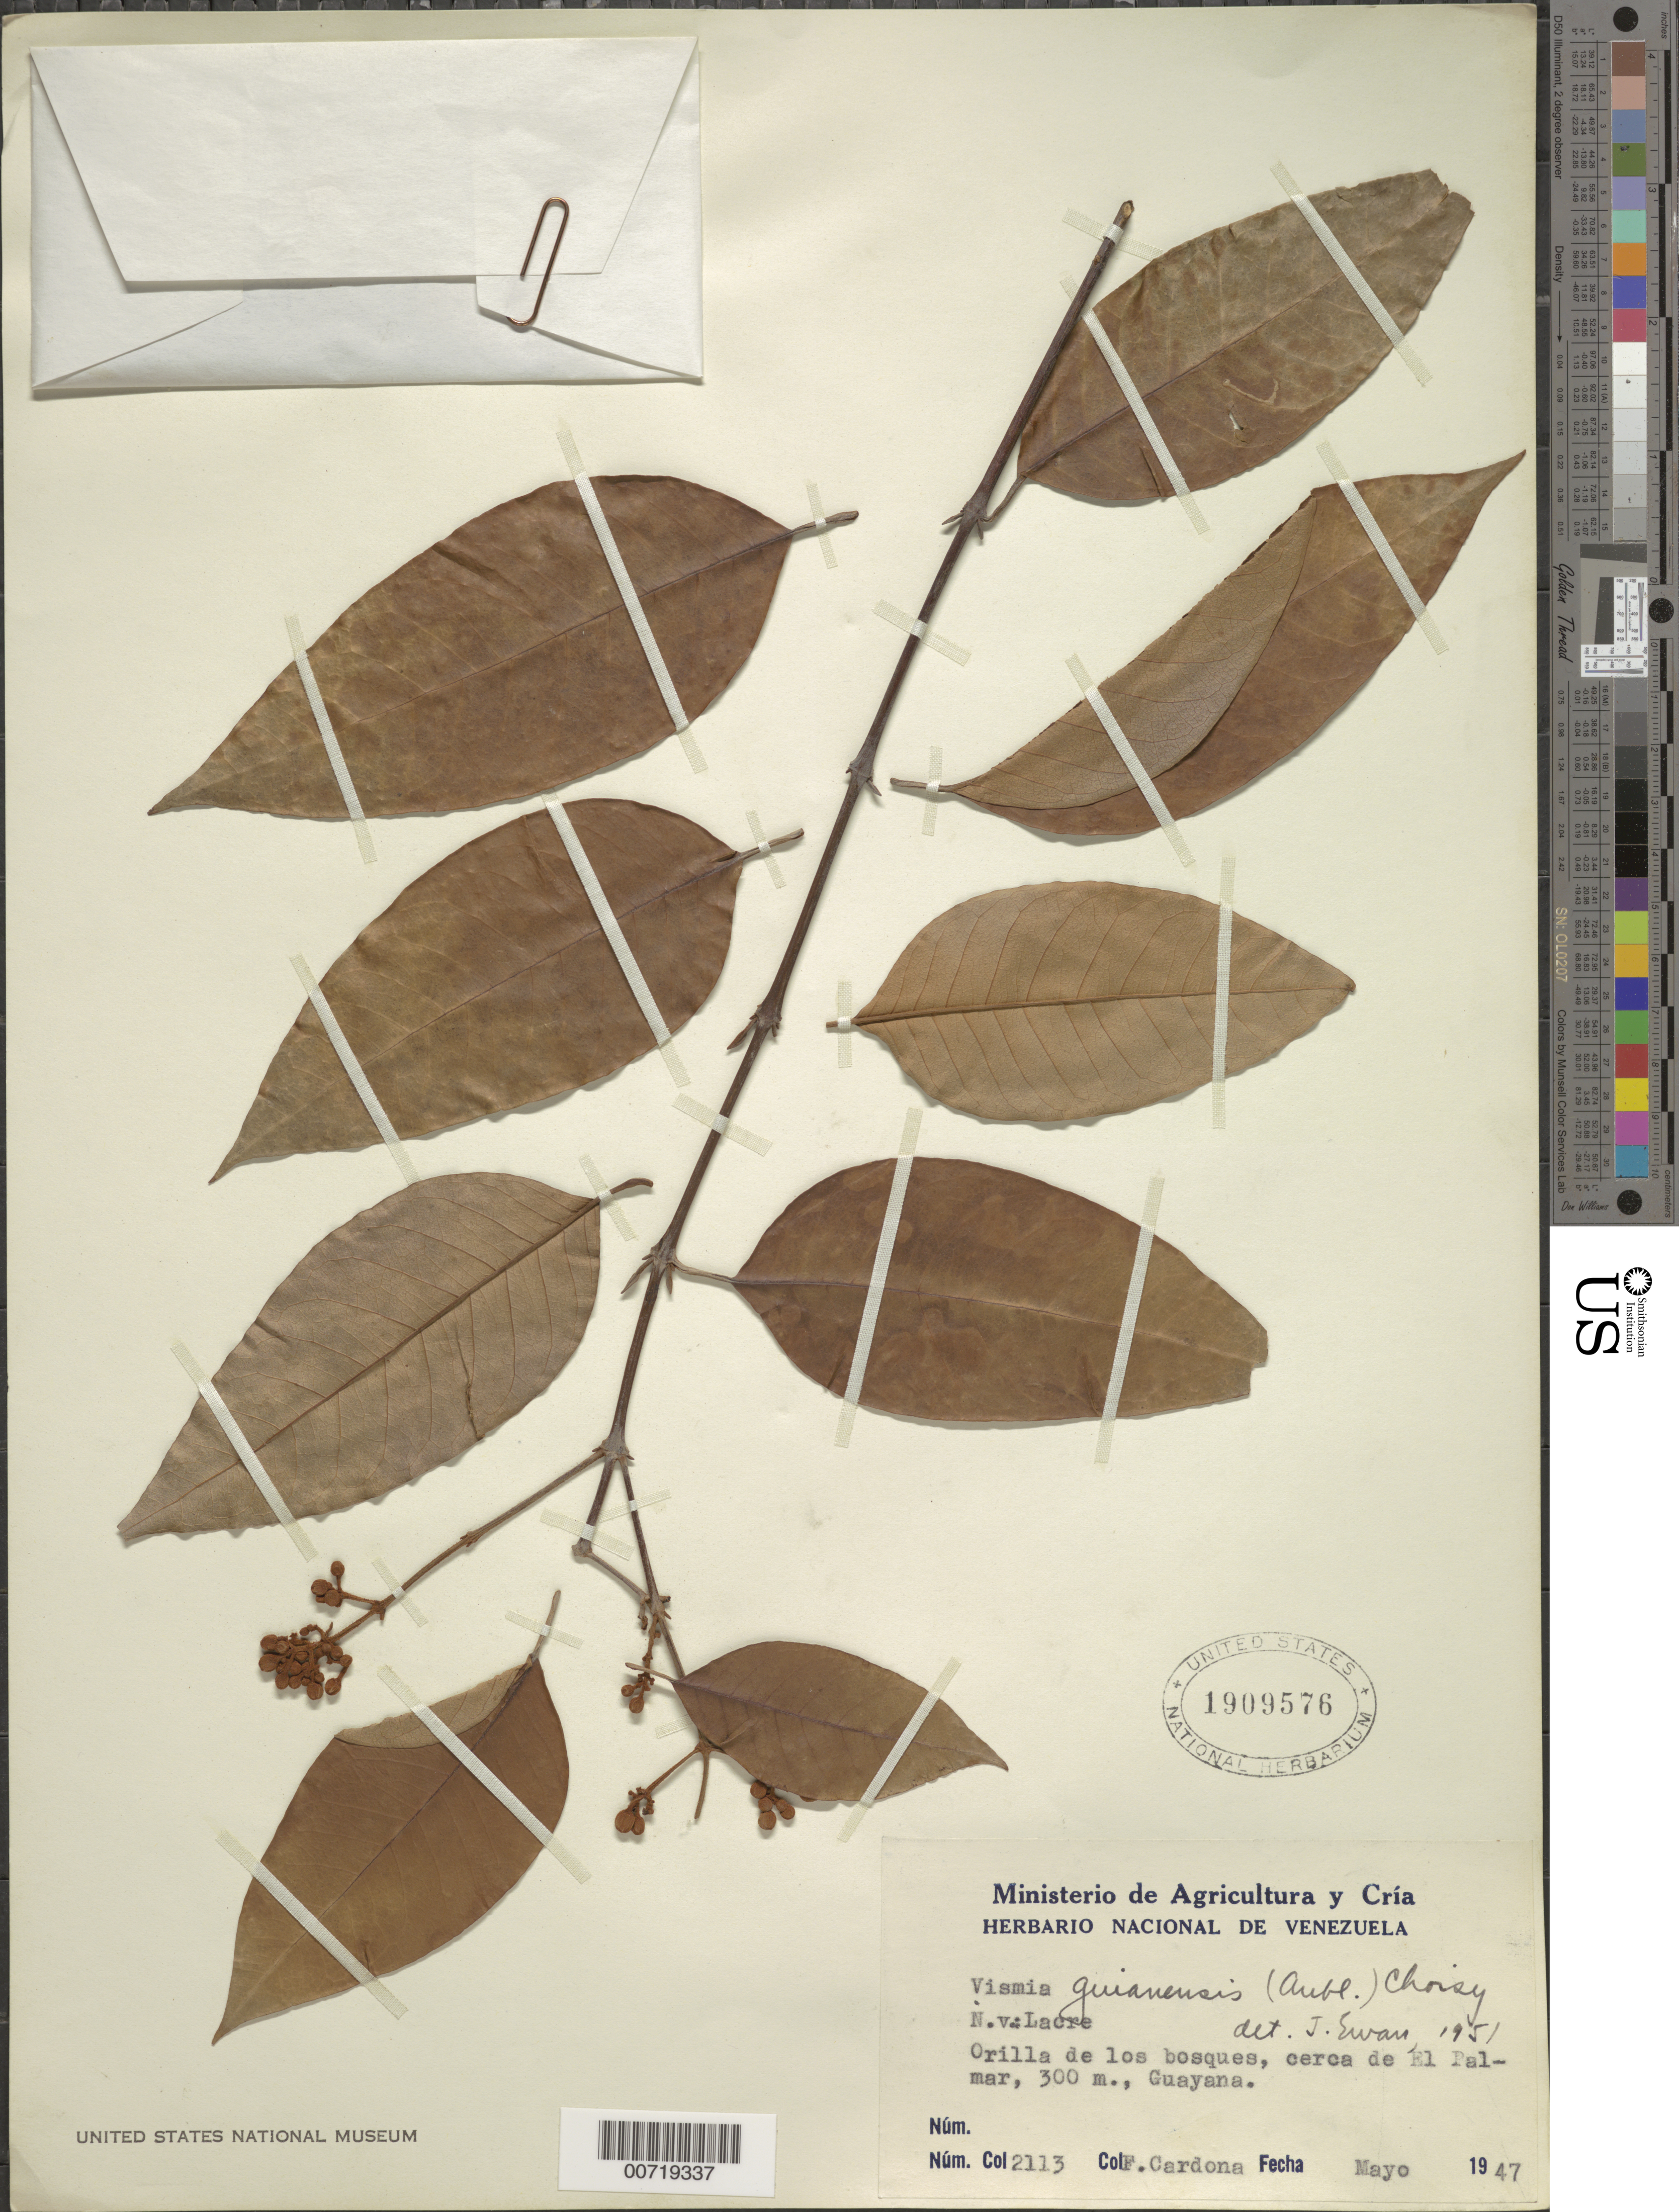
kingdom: Plantae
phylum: Tracheophyta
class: Magnoliopsida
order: Malpighiales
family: Hypericaceae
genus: Vismia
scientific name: Vismia guianensis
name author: (Aubl.) Pers.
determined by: Ewan, J. A.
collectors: F. Cardona Puig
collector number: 2113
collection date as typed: May-47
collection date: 1947-05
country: Venezuela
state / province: Bolívar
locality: El Palmar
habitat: Border of forest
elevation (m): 300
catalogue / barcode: US 1909576